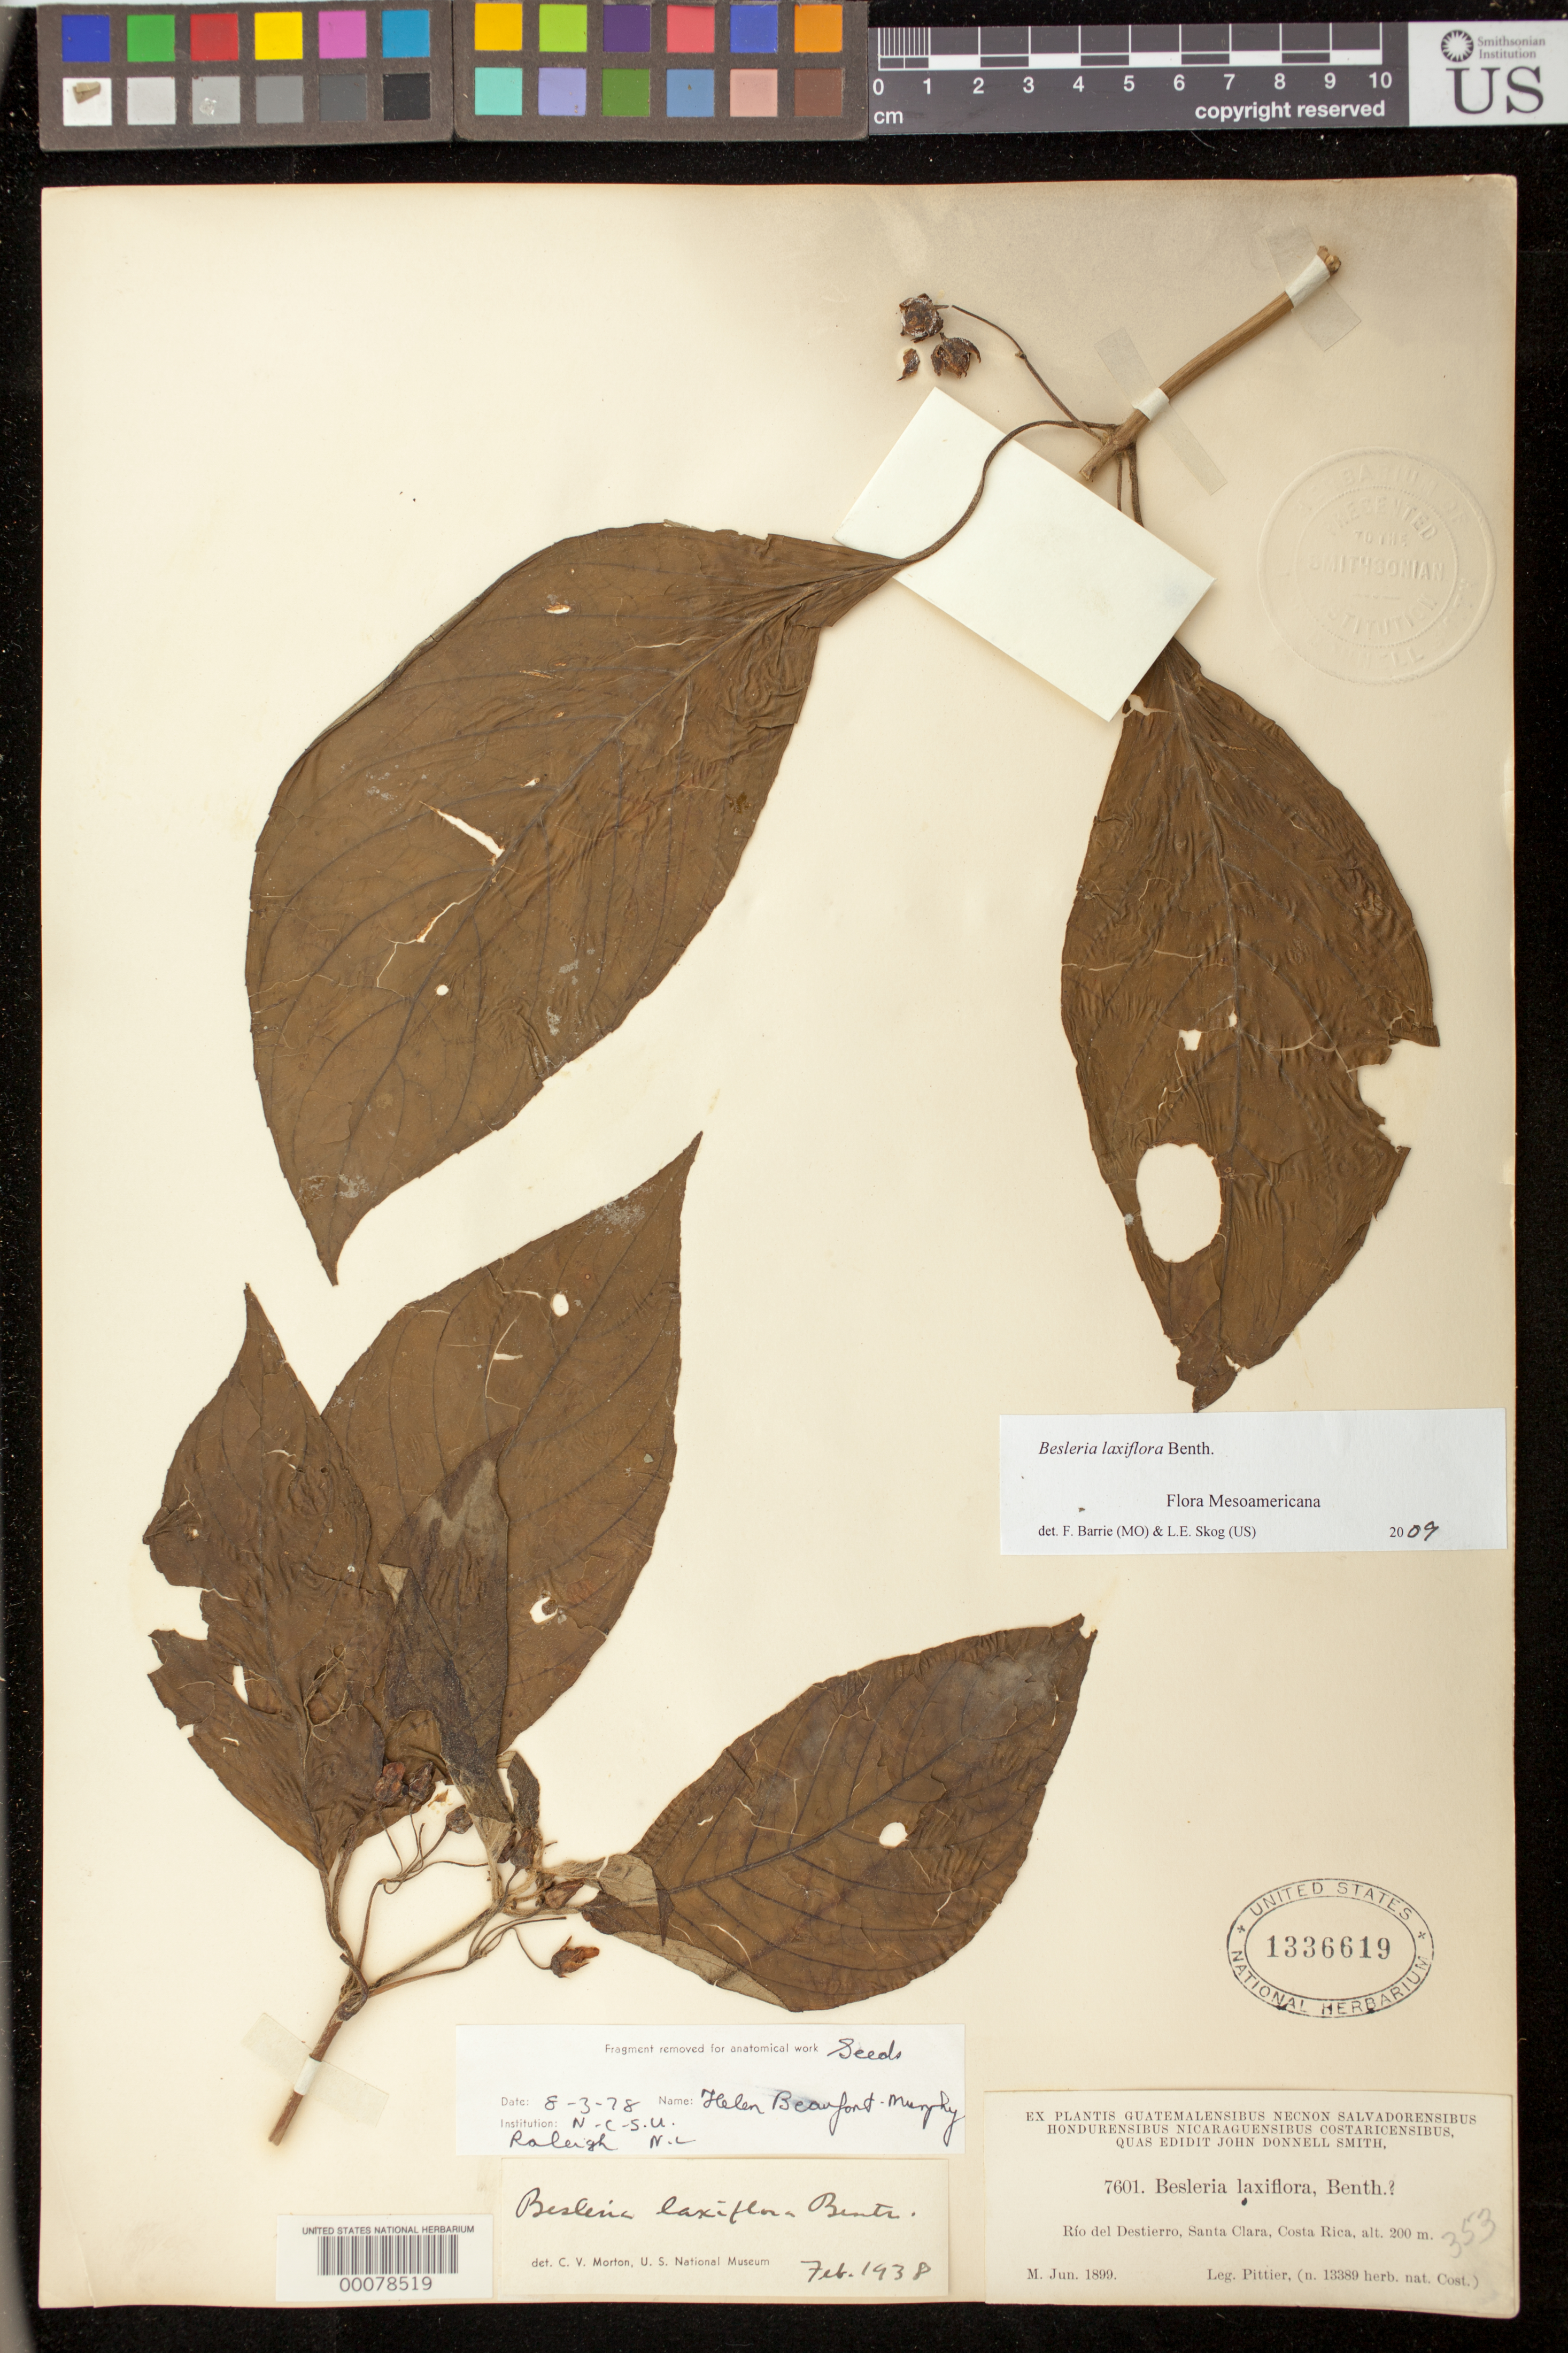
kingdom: Plantae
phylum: Tracheophyta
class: Magnoliopsida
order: Lamiales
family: Gesneriaceae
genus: Besleria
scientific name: Besleria laxiflora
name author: Benth.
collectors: H. F. Pittier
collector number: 7601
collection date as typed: Jun 1899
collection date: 1899-06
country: Costa Rica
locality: Rio del Destierro, Santa Clara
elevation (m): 200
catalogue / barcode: US 1336619